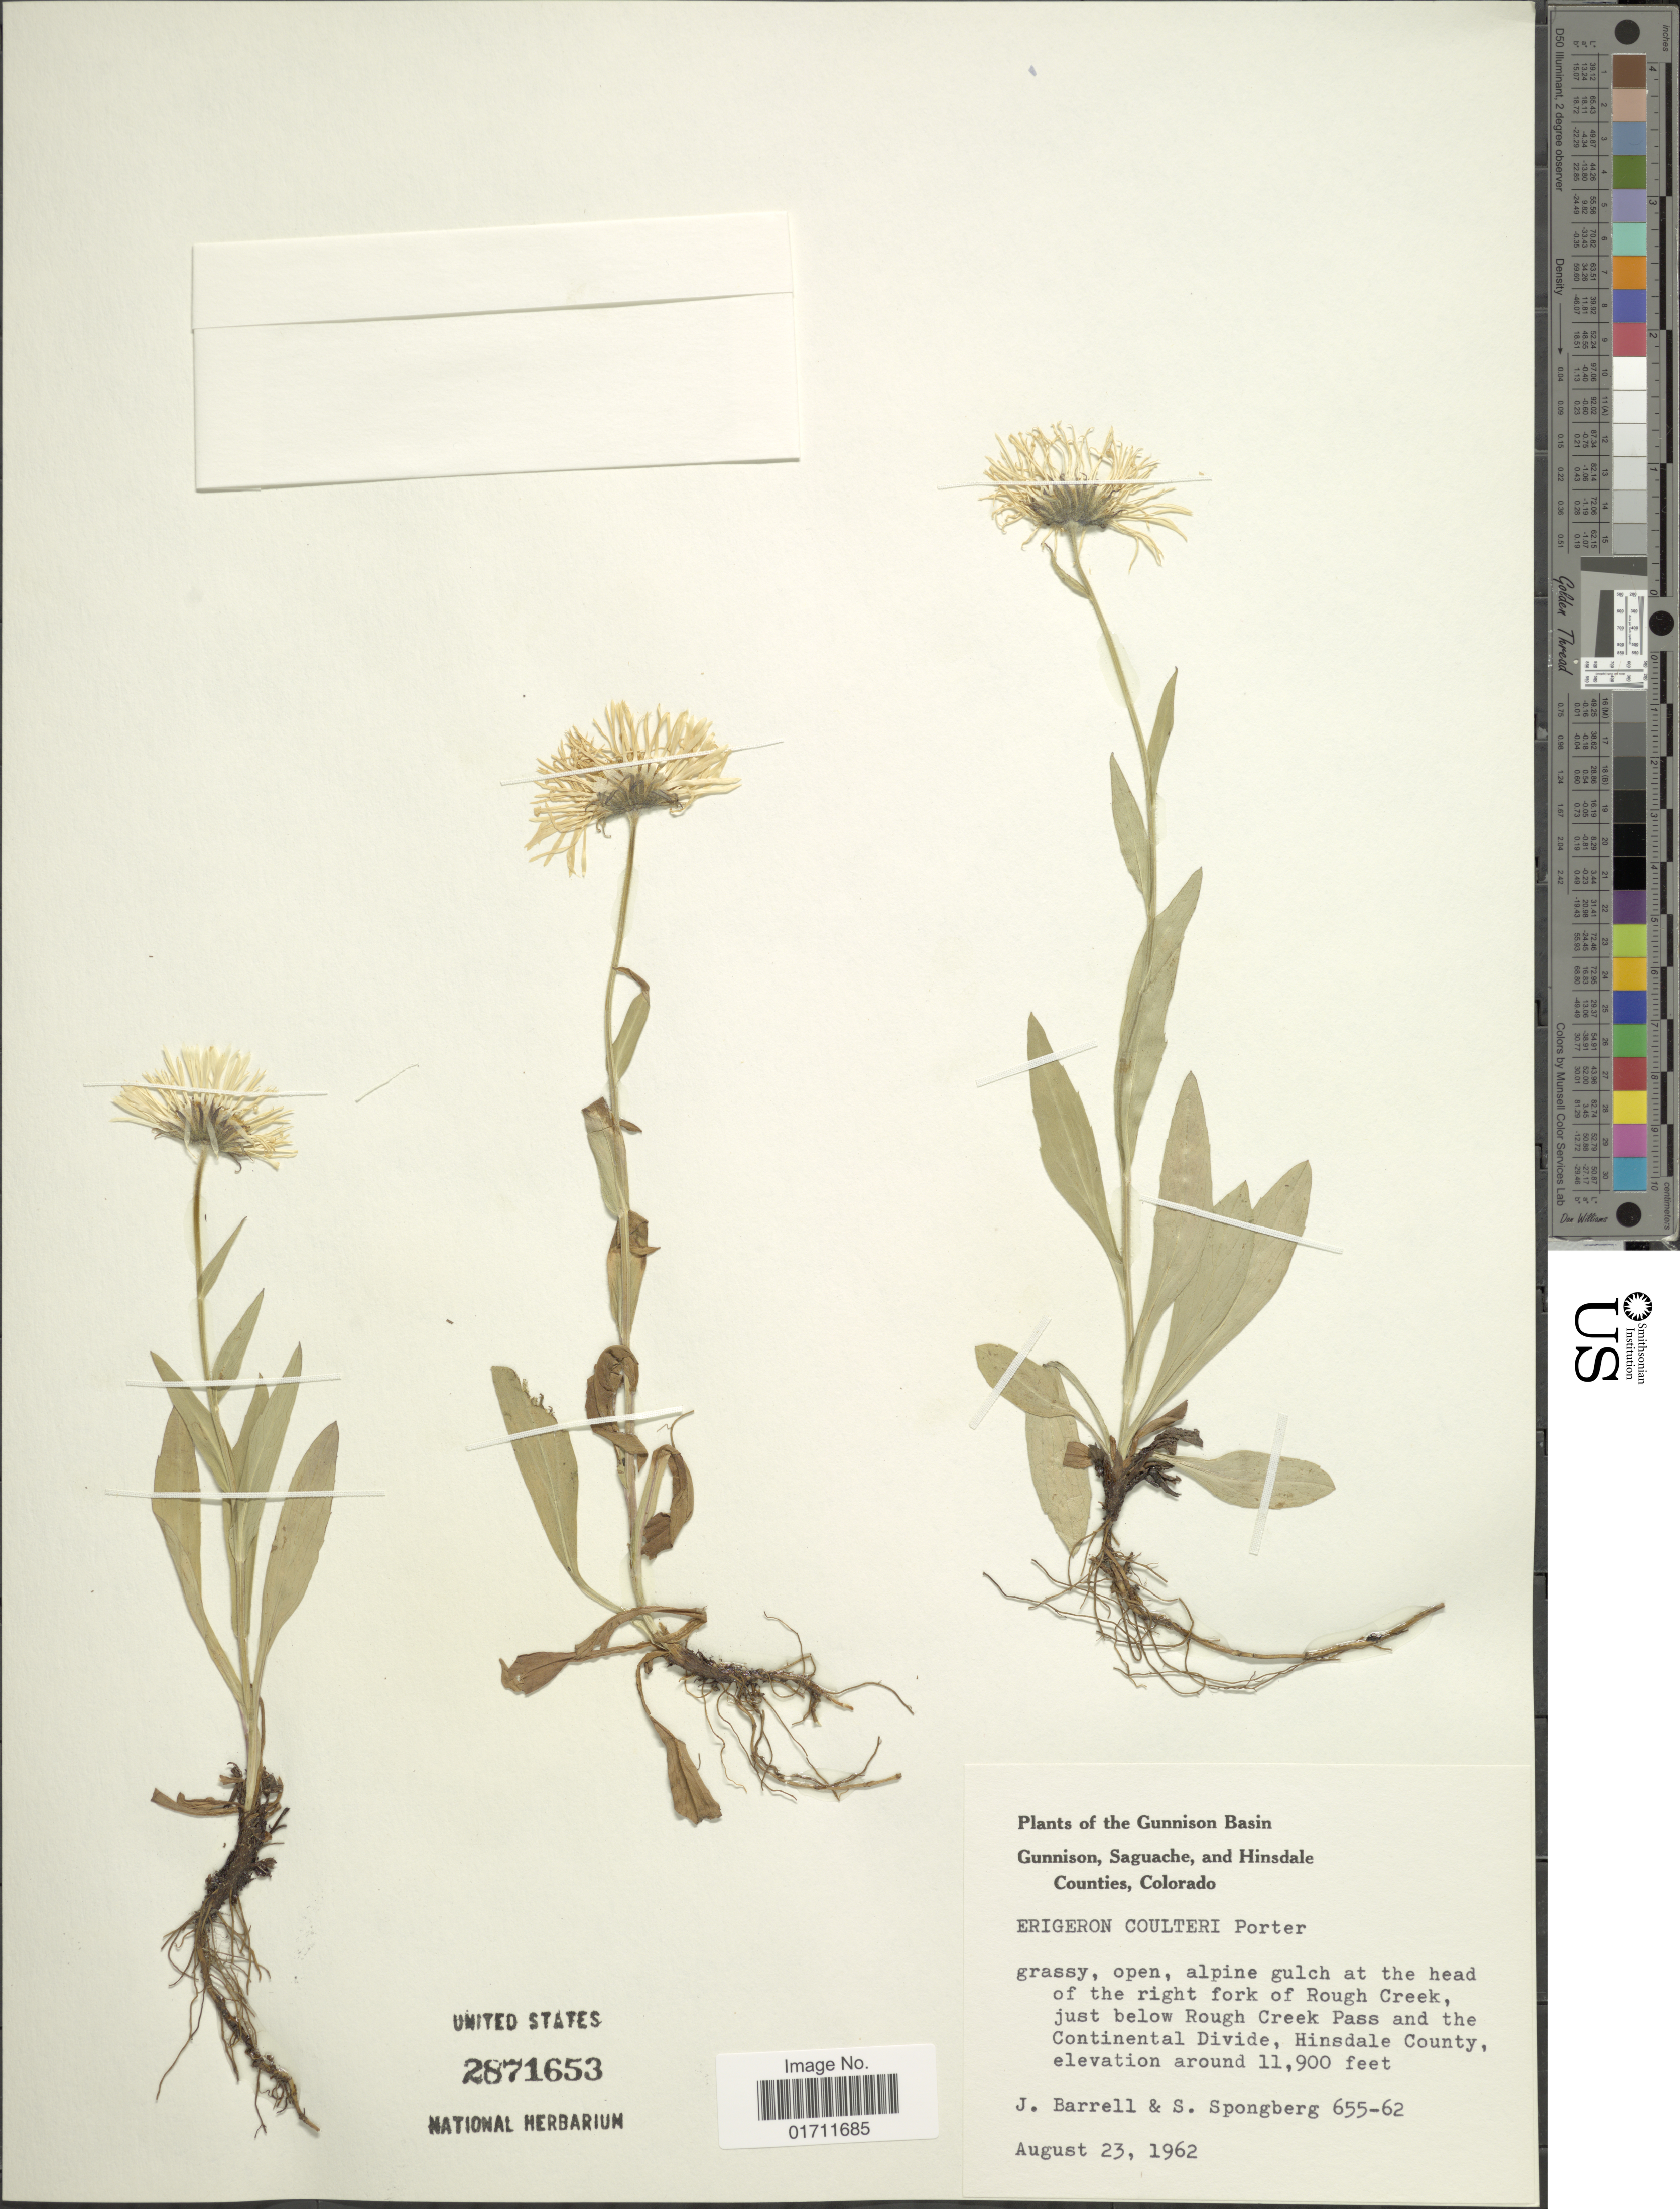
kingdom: Plantae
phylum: Tracheophyta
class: Magnoliopsida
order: Asterales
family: Asteraceae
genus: Erigeron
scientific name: Erigeron coulteri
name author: Porter in Porter & J.M. Coult.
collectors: J. Barrell & S. A.Spongberg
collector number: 655-62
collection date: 1962-08-23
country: United States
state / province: Colorado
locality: The Gunnison Basin Gunnison, Saguache, and Hinsdale Counties, grassy, open, alpine gulch at the head of the right fork of Rough Creek, just below Rough Creek Pass and the Continental Divide, Hinsdale County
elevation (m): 3627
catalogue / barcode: US 2871653